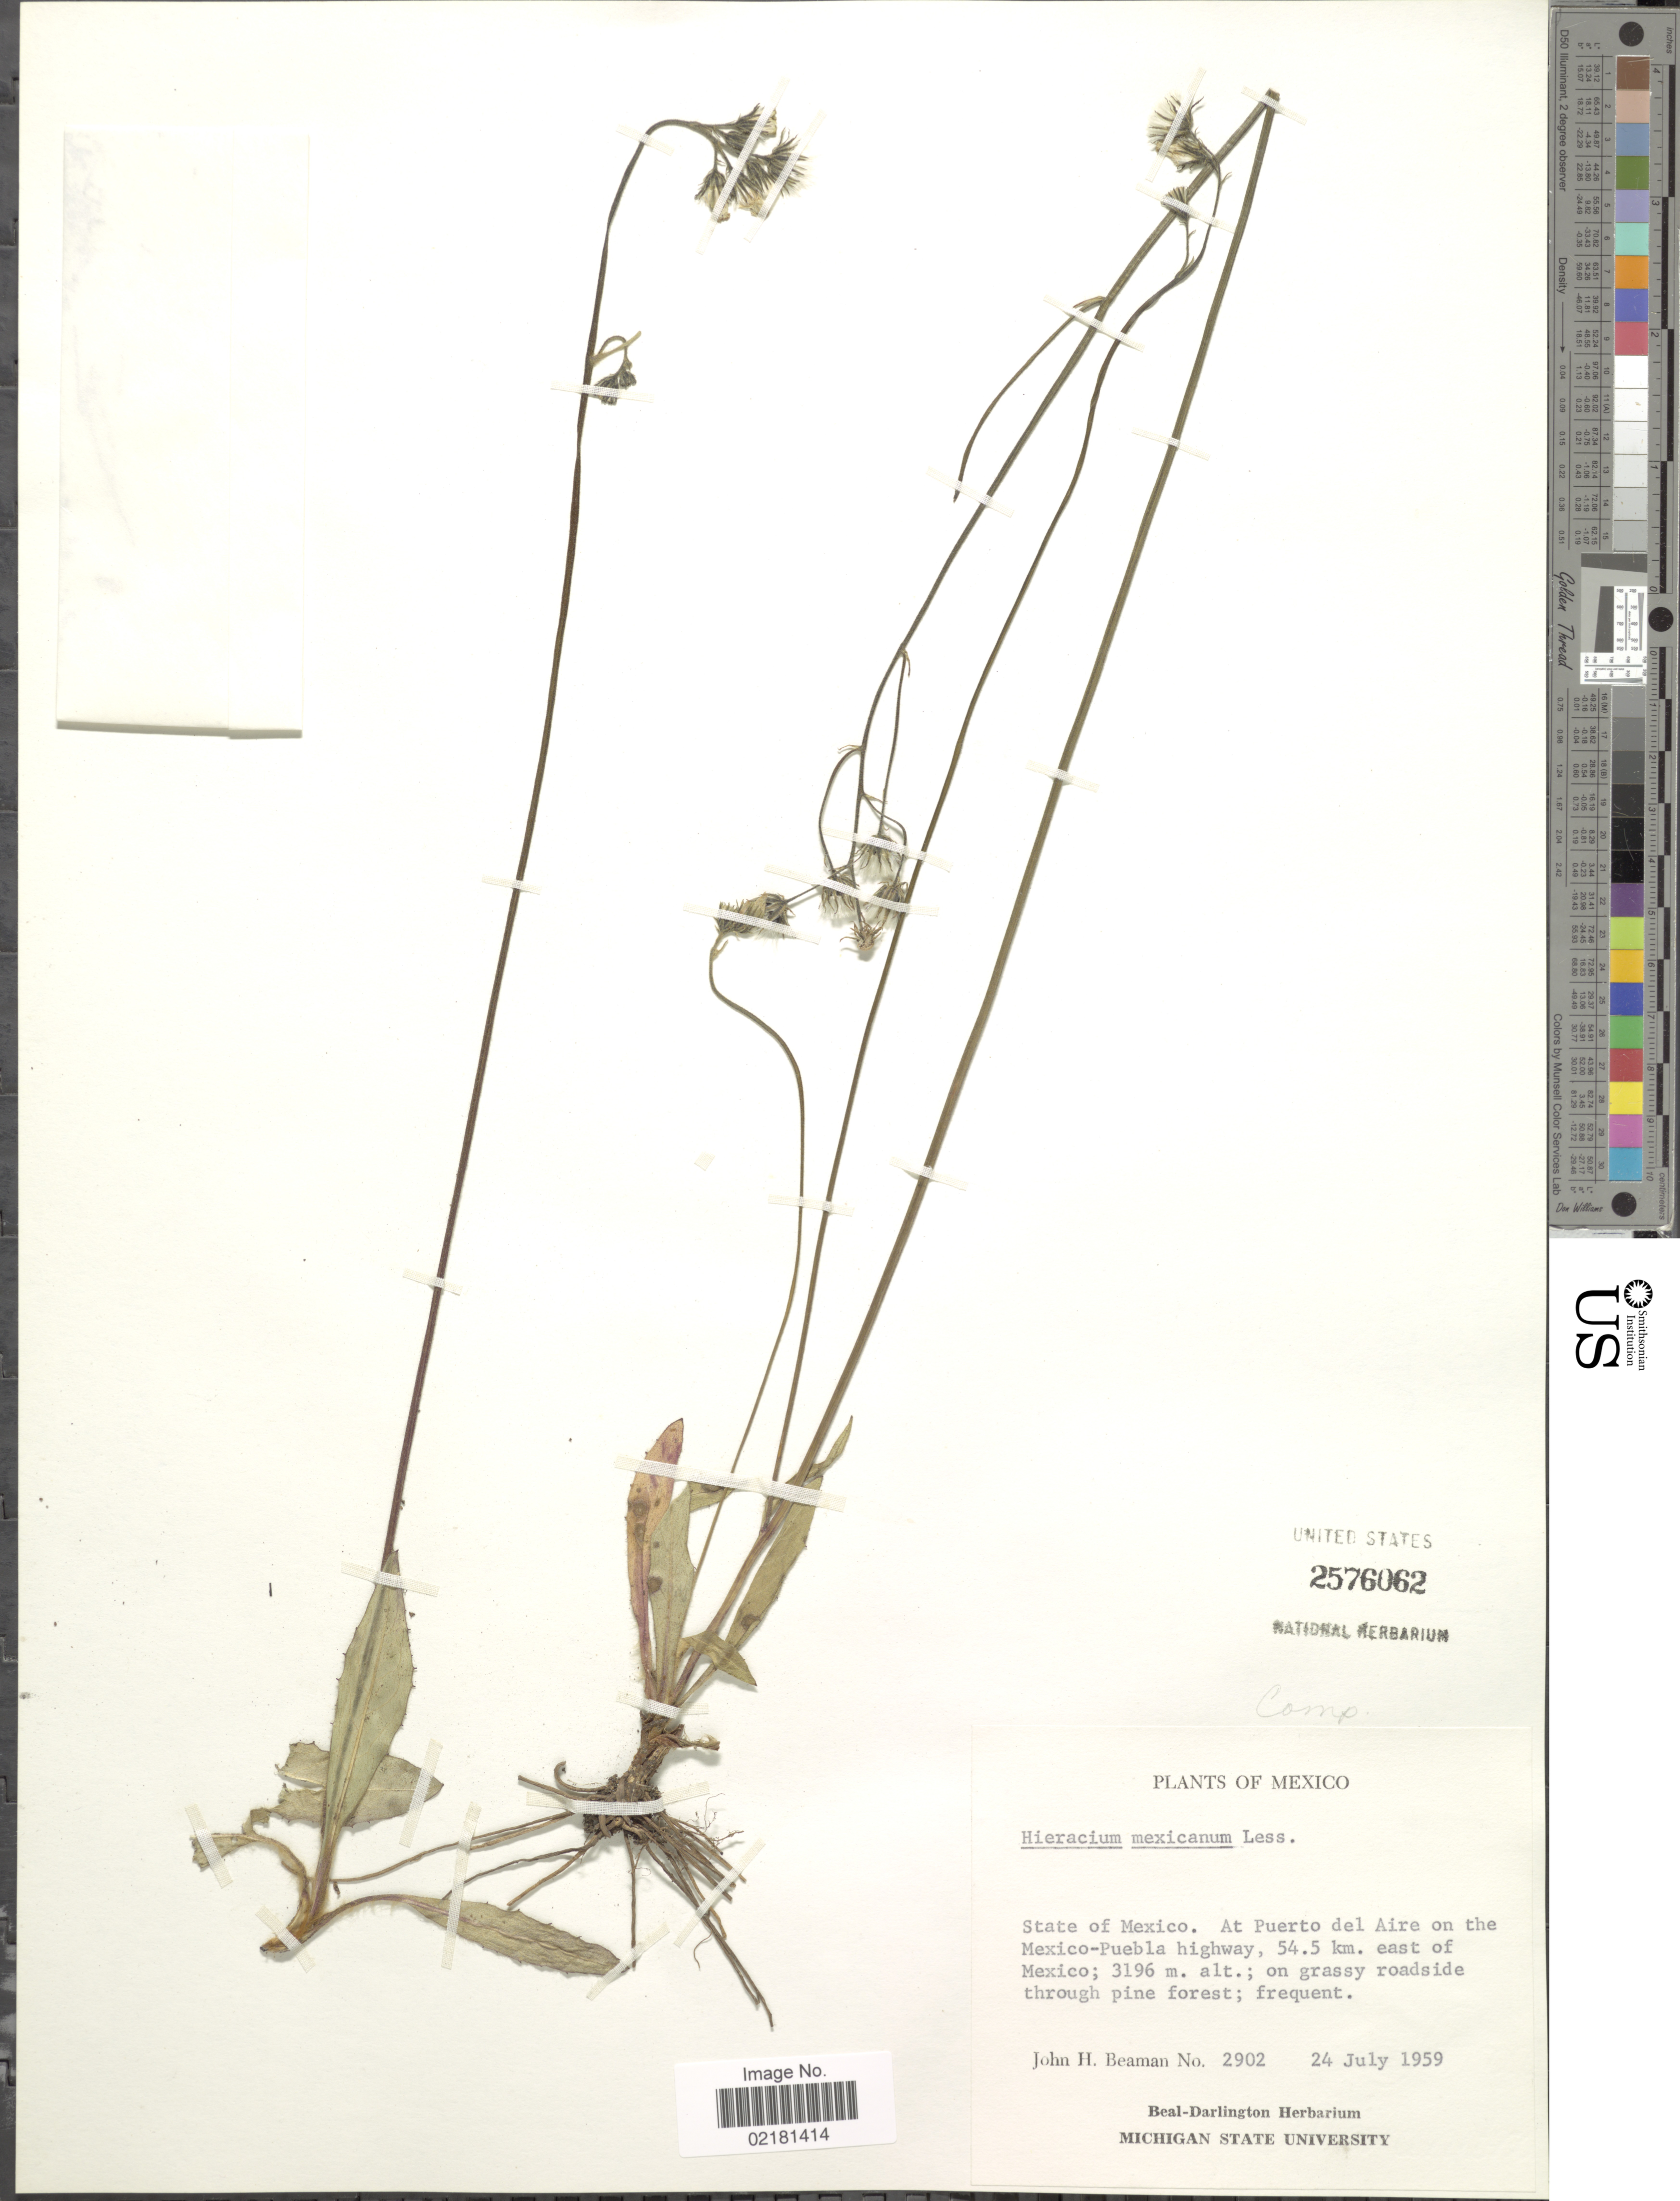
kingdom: Plantae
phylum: Tracheophyta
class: Magnoliopsida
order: Asterales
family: Asteraceae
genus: Hieracium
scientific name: Hieracium mexicanum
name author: Less.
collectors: J. H. Beaman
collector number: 2902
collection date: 1959-07-24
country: Mexico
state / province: México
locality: At Puerto del Aire on the Mexico-Puebla highway, 54.5 km. east of Mexico, on grassy roadside.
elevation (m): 3196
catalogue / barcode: US 2576062